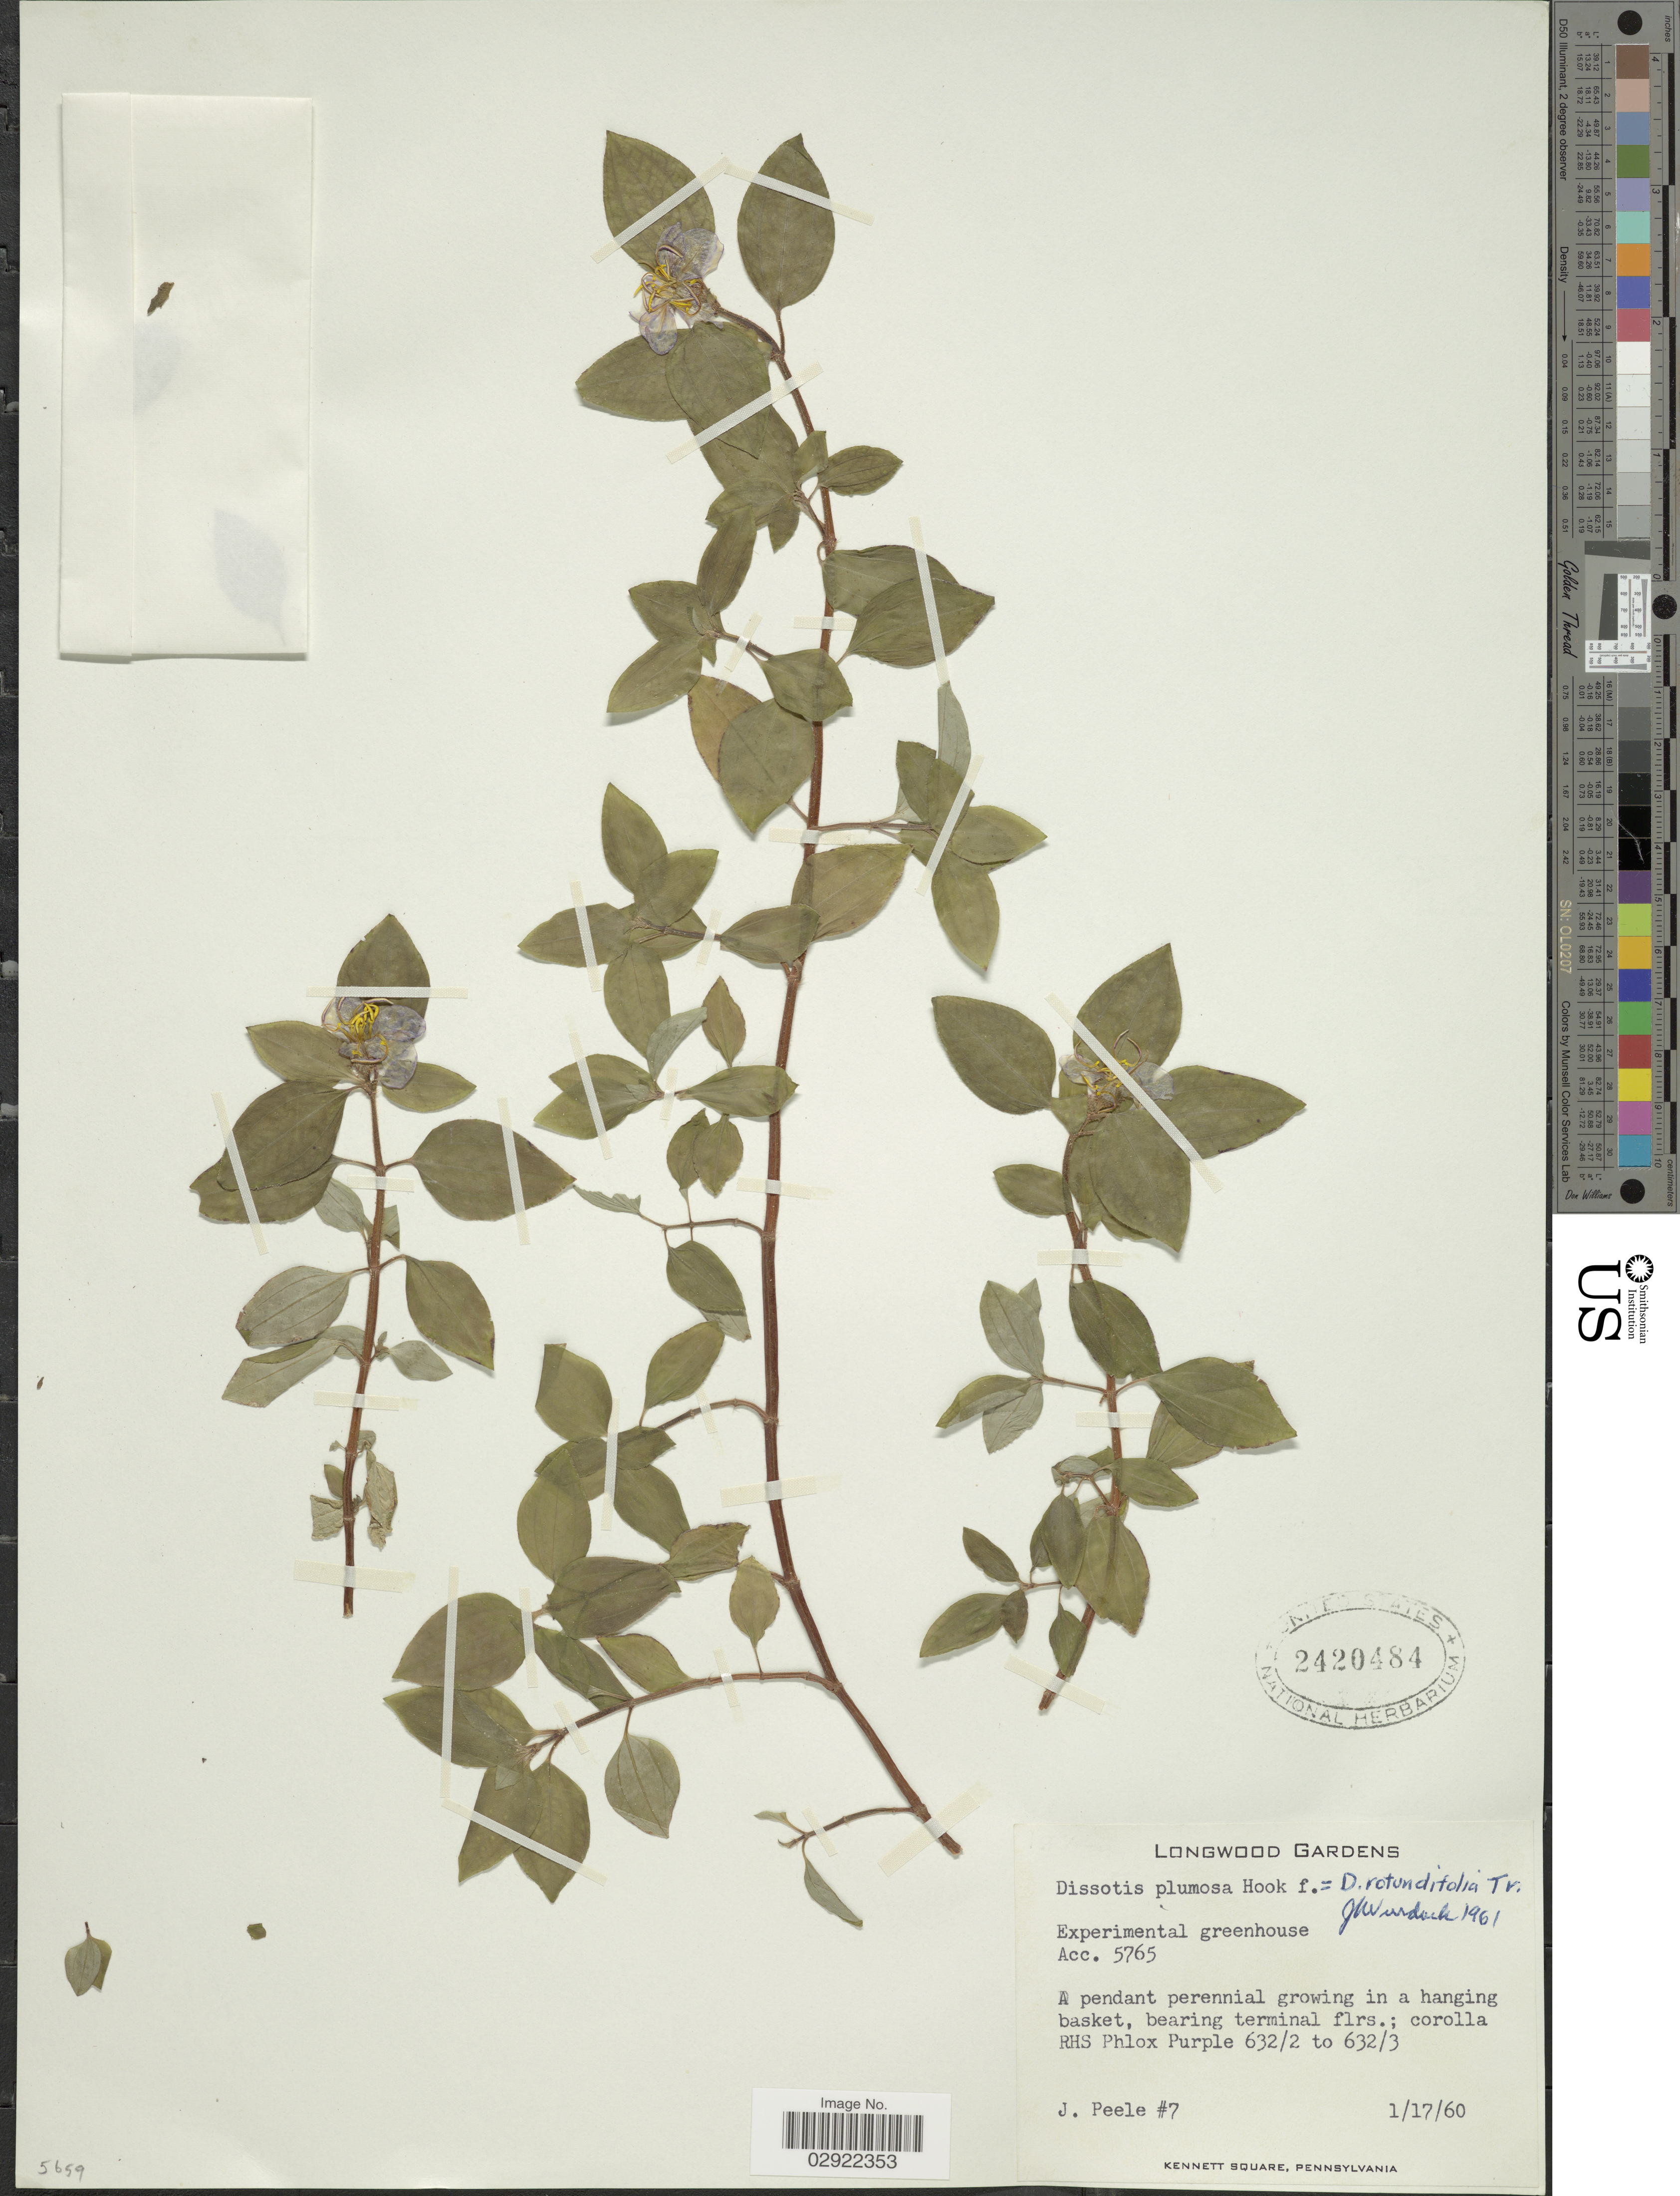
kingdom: Plantae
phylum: Tracheophyta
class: Magnoliopsida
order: Myrtales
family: Melastomataceae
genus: Heterotis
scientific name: Heterotis rotundifolia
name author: (Sm.) Jacq.-Fél.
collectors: J. Peele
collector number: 7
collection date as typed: Transcribed d/m/y: 17/1/60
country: United States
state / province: Pennsylvania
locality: Longwood Gardens. Experimental greenhouse.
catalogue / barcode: US 2420484